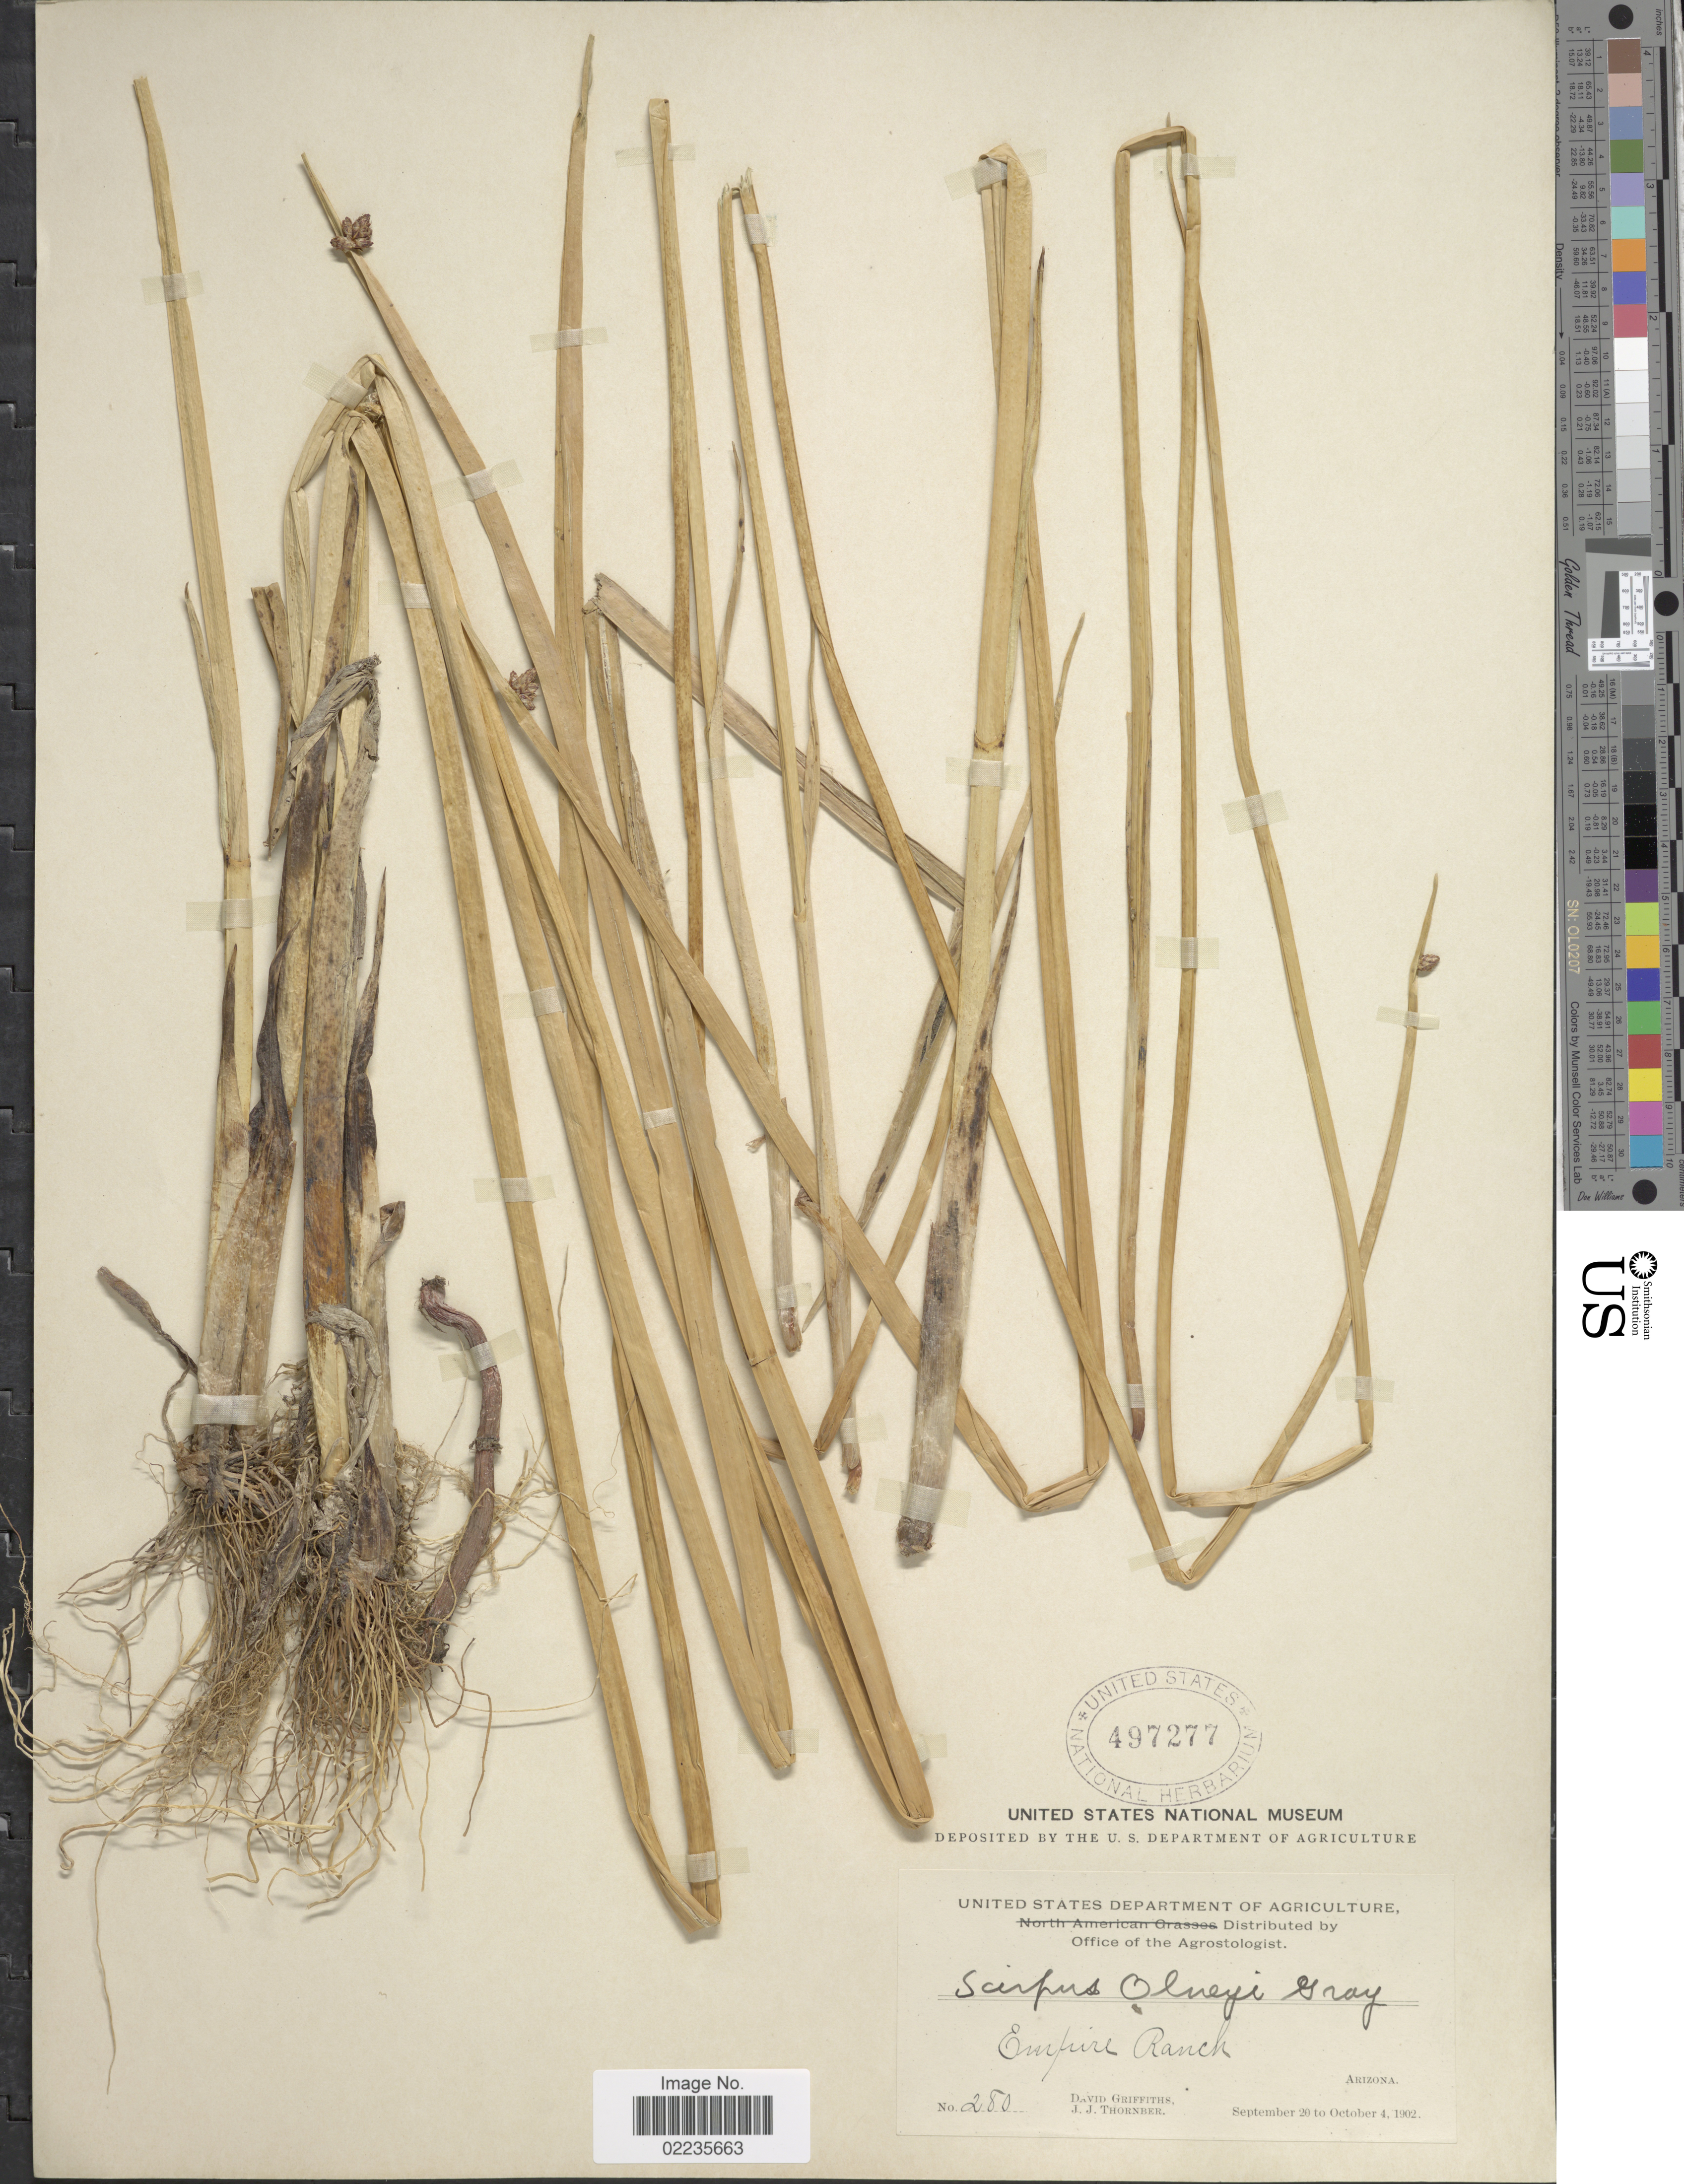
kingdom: Plantae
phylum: Tracheophyta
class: Liliopsida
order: Poales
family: Cyperaceae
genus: Schoenoplectus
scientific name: Schoenoplectus americanus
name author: (Pers.) Volkart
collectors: D. Griffiths & J. Thornber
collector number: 280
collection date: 1902-09-29/1902-10-04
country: United States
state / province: Arizona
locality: Empire Ranch, Arizona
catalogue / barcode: US 497277